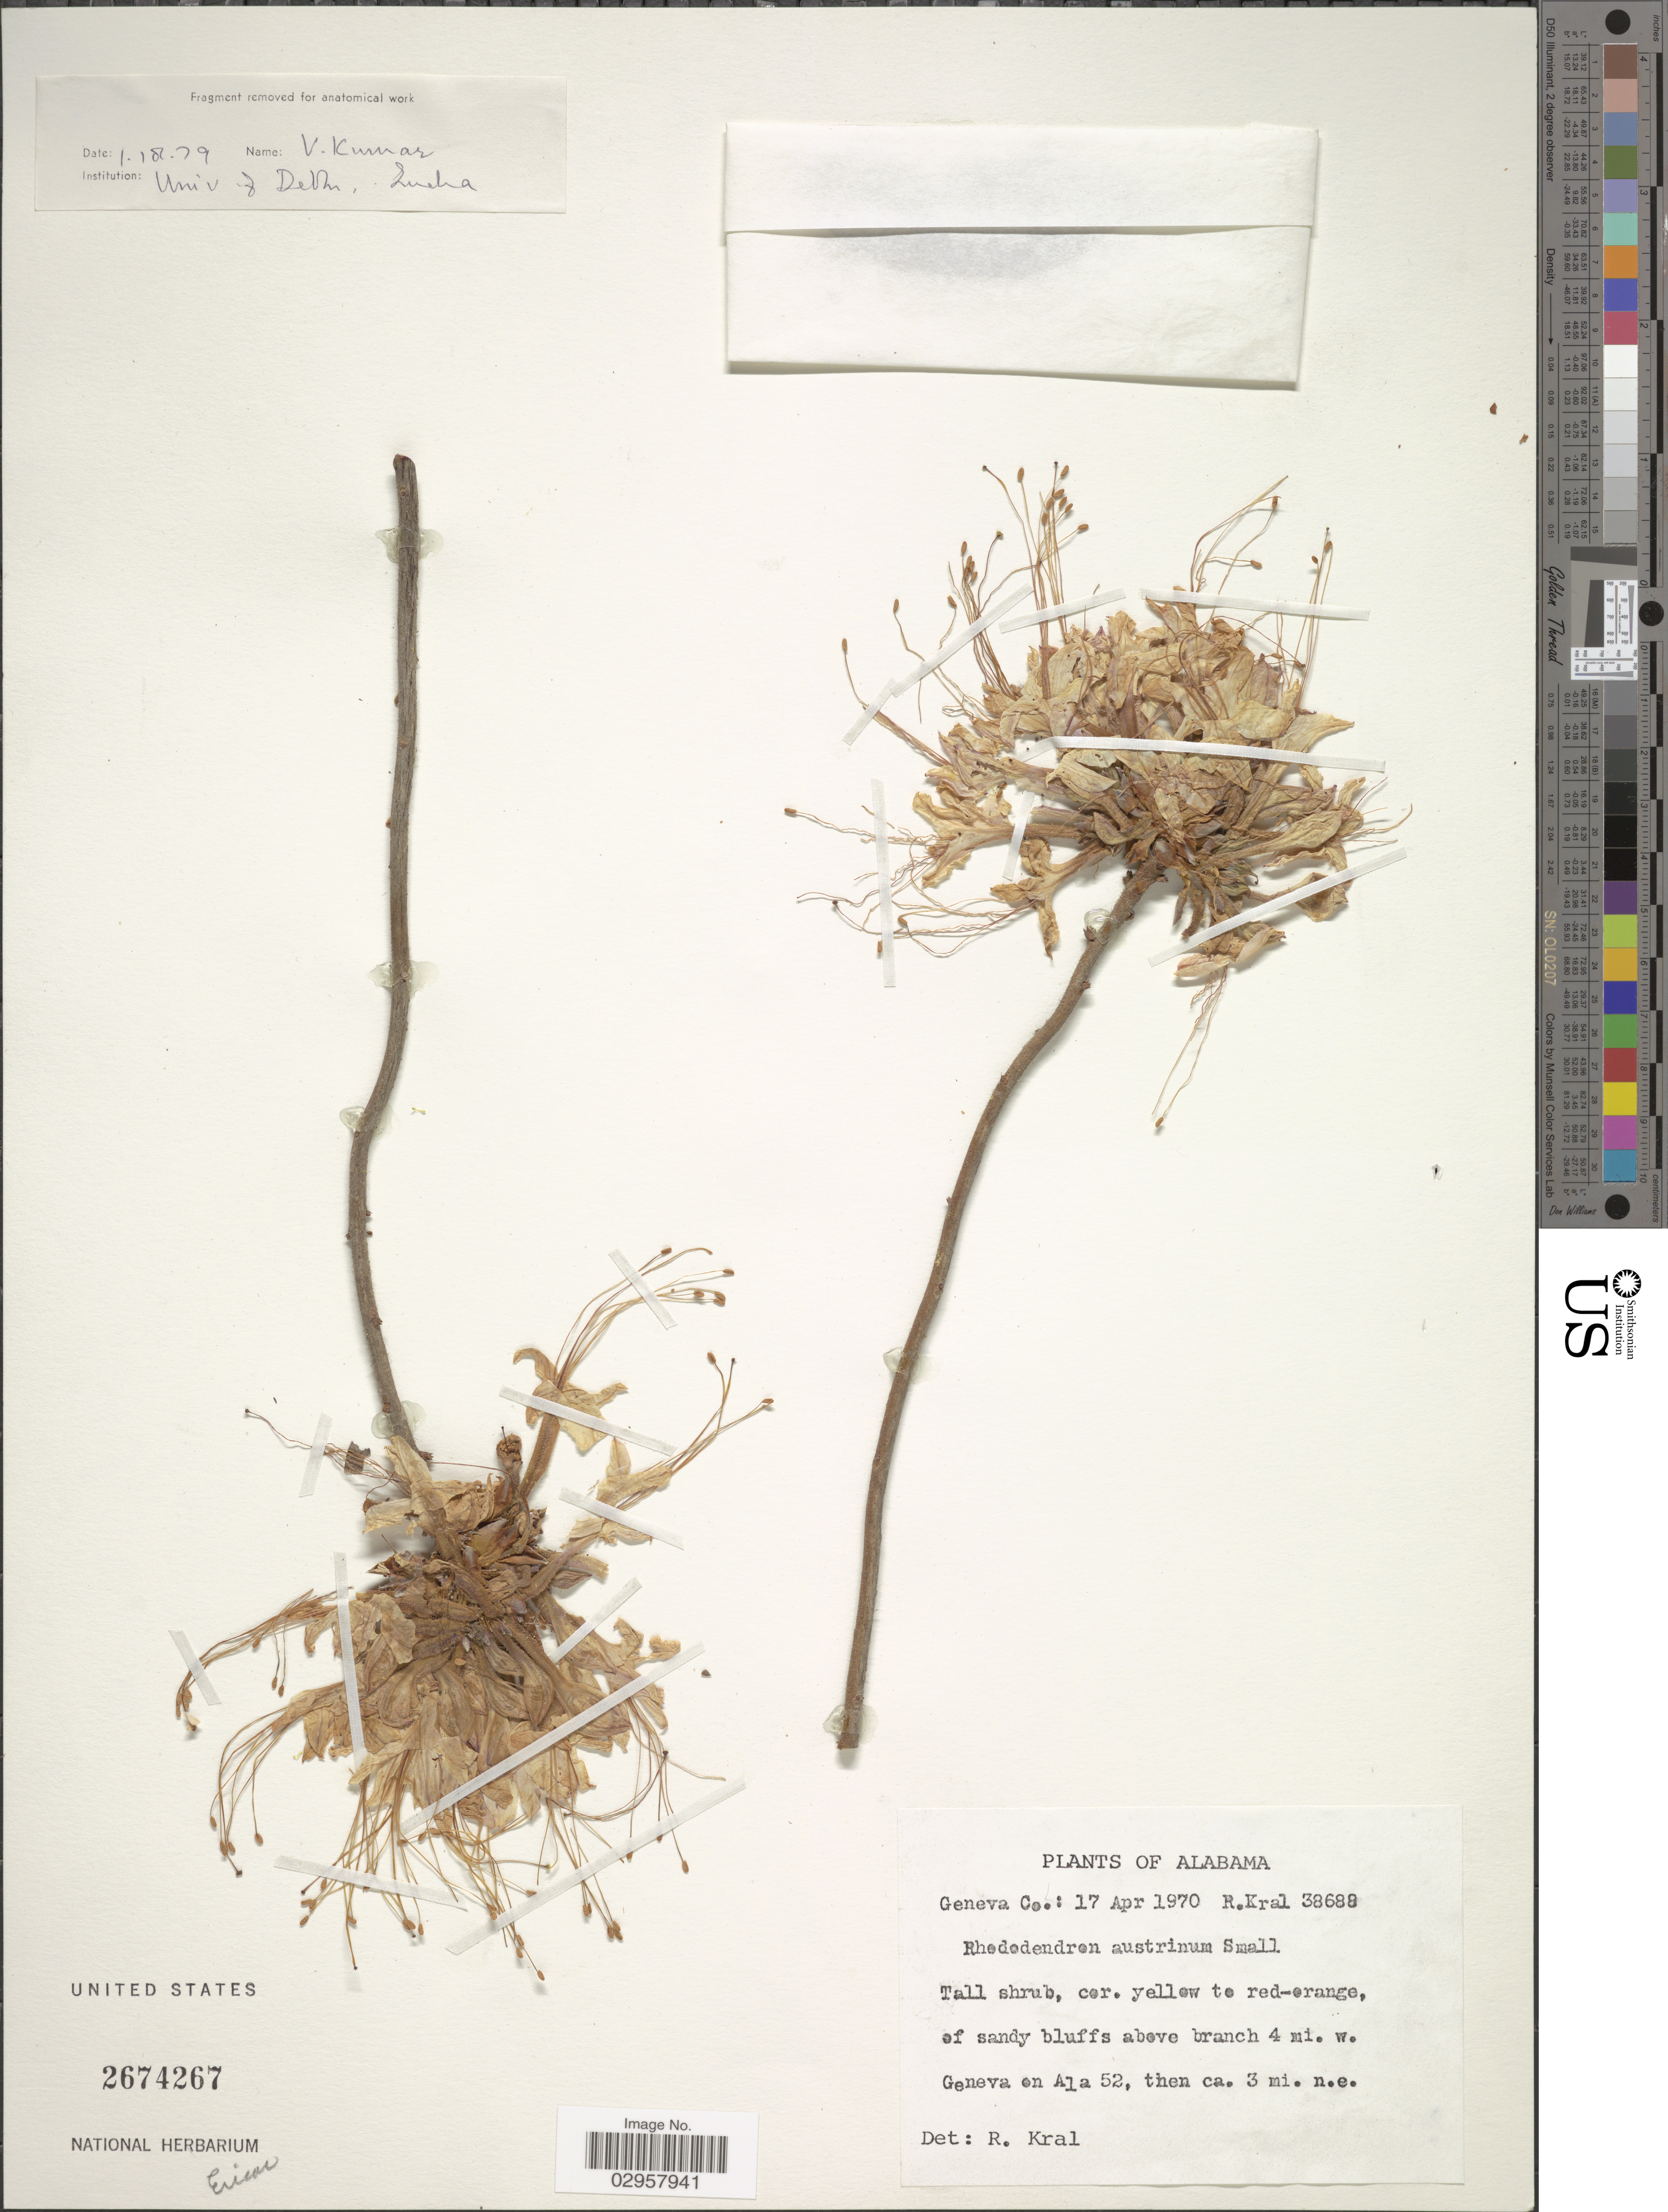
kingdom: Plantae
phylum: Tracheophyta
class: Magnoliopsida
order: Ericales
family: Ericaceae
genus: Rhododendron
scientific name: Rhododendron atlanticum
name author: (Ashe) Rehder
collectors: R. Kral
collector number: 38688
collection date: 1970-04-17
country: United States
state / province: Alabama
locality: Geneva Co. Of sandy bluffs above branch 4 mi. w. Geneva en Ala 52, then ca. 3 mi. n.e.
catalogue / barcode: US 2674267